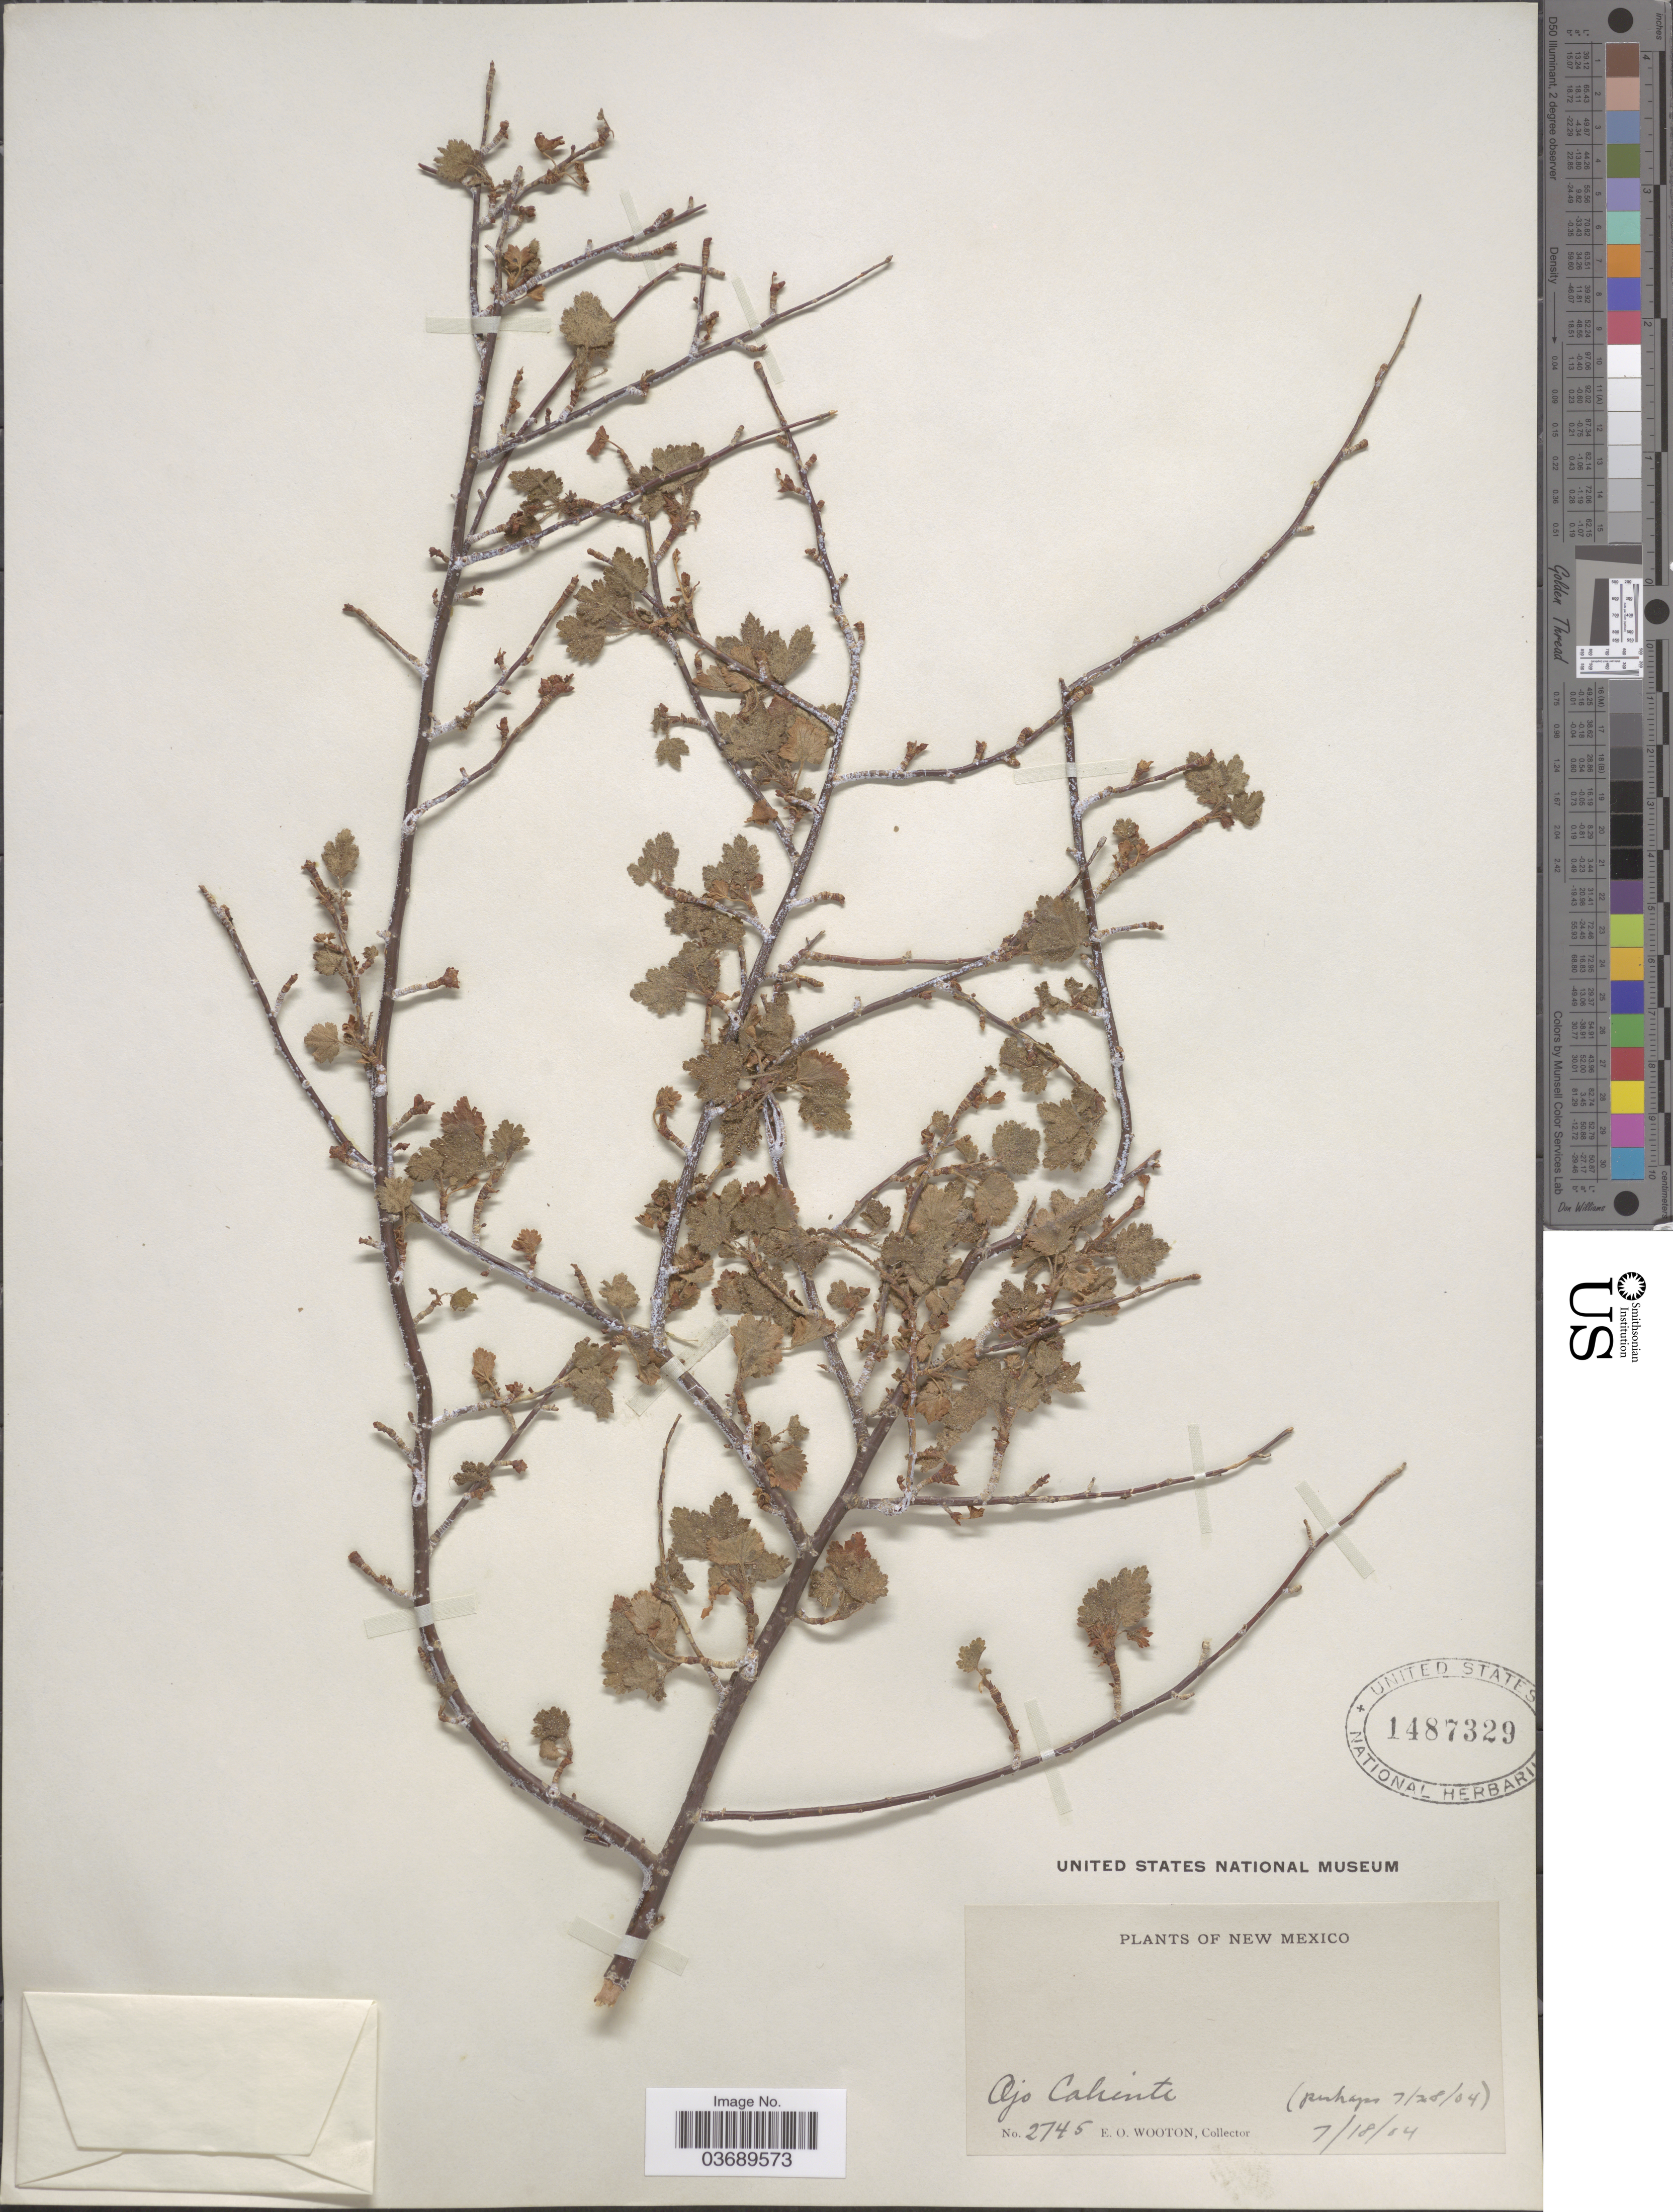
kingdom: Plantae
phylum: Tracheophyta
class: Magnoliopsida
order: Saxifragales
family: Grossulariaceae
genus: Ribes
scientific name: Ribes sp.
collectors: E. O. Wooton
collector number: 2745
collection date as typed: Transcribed d/m/y: 18/7/4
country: United States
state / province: New Mexico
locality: Ojo Caliente.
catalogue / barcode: US 1487329